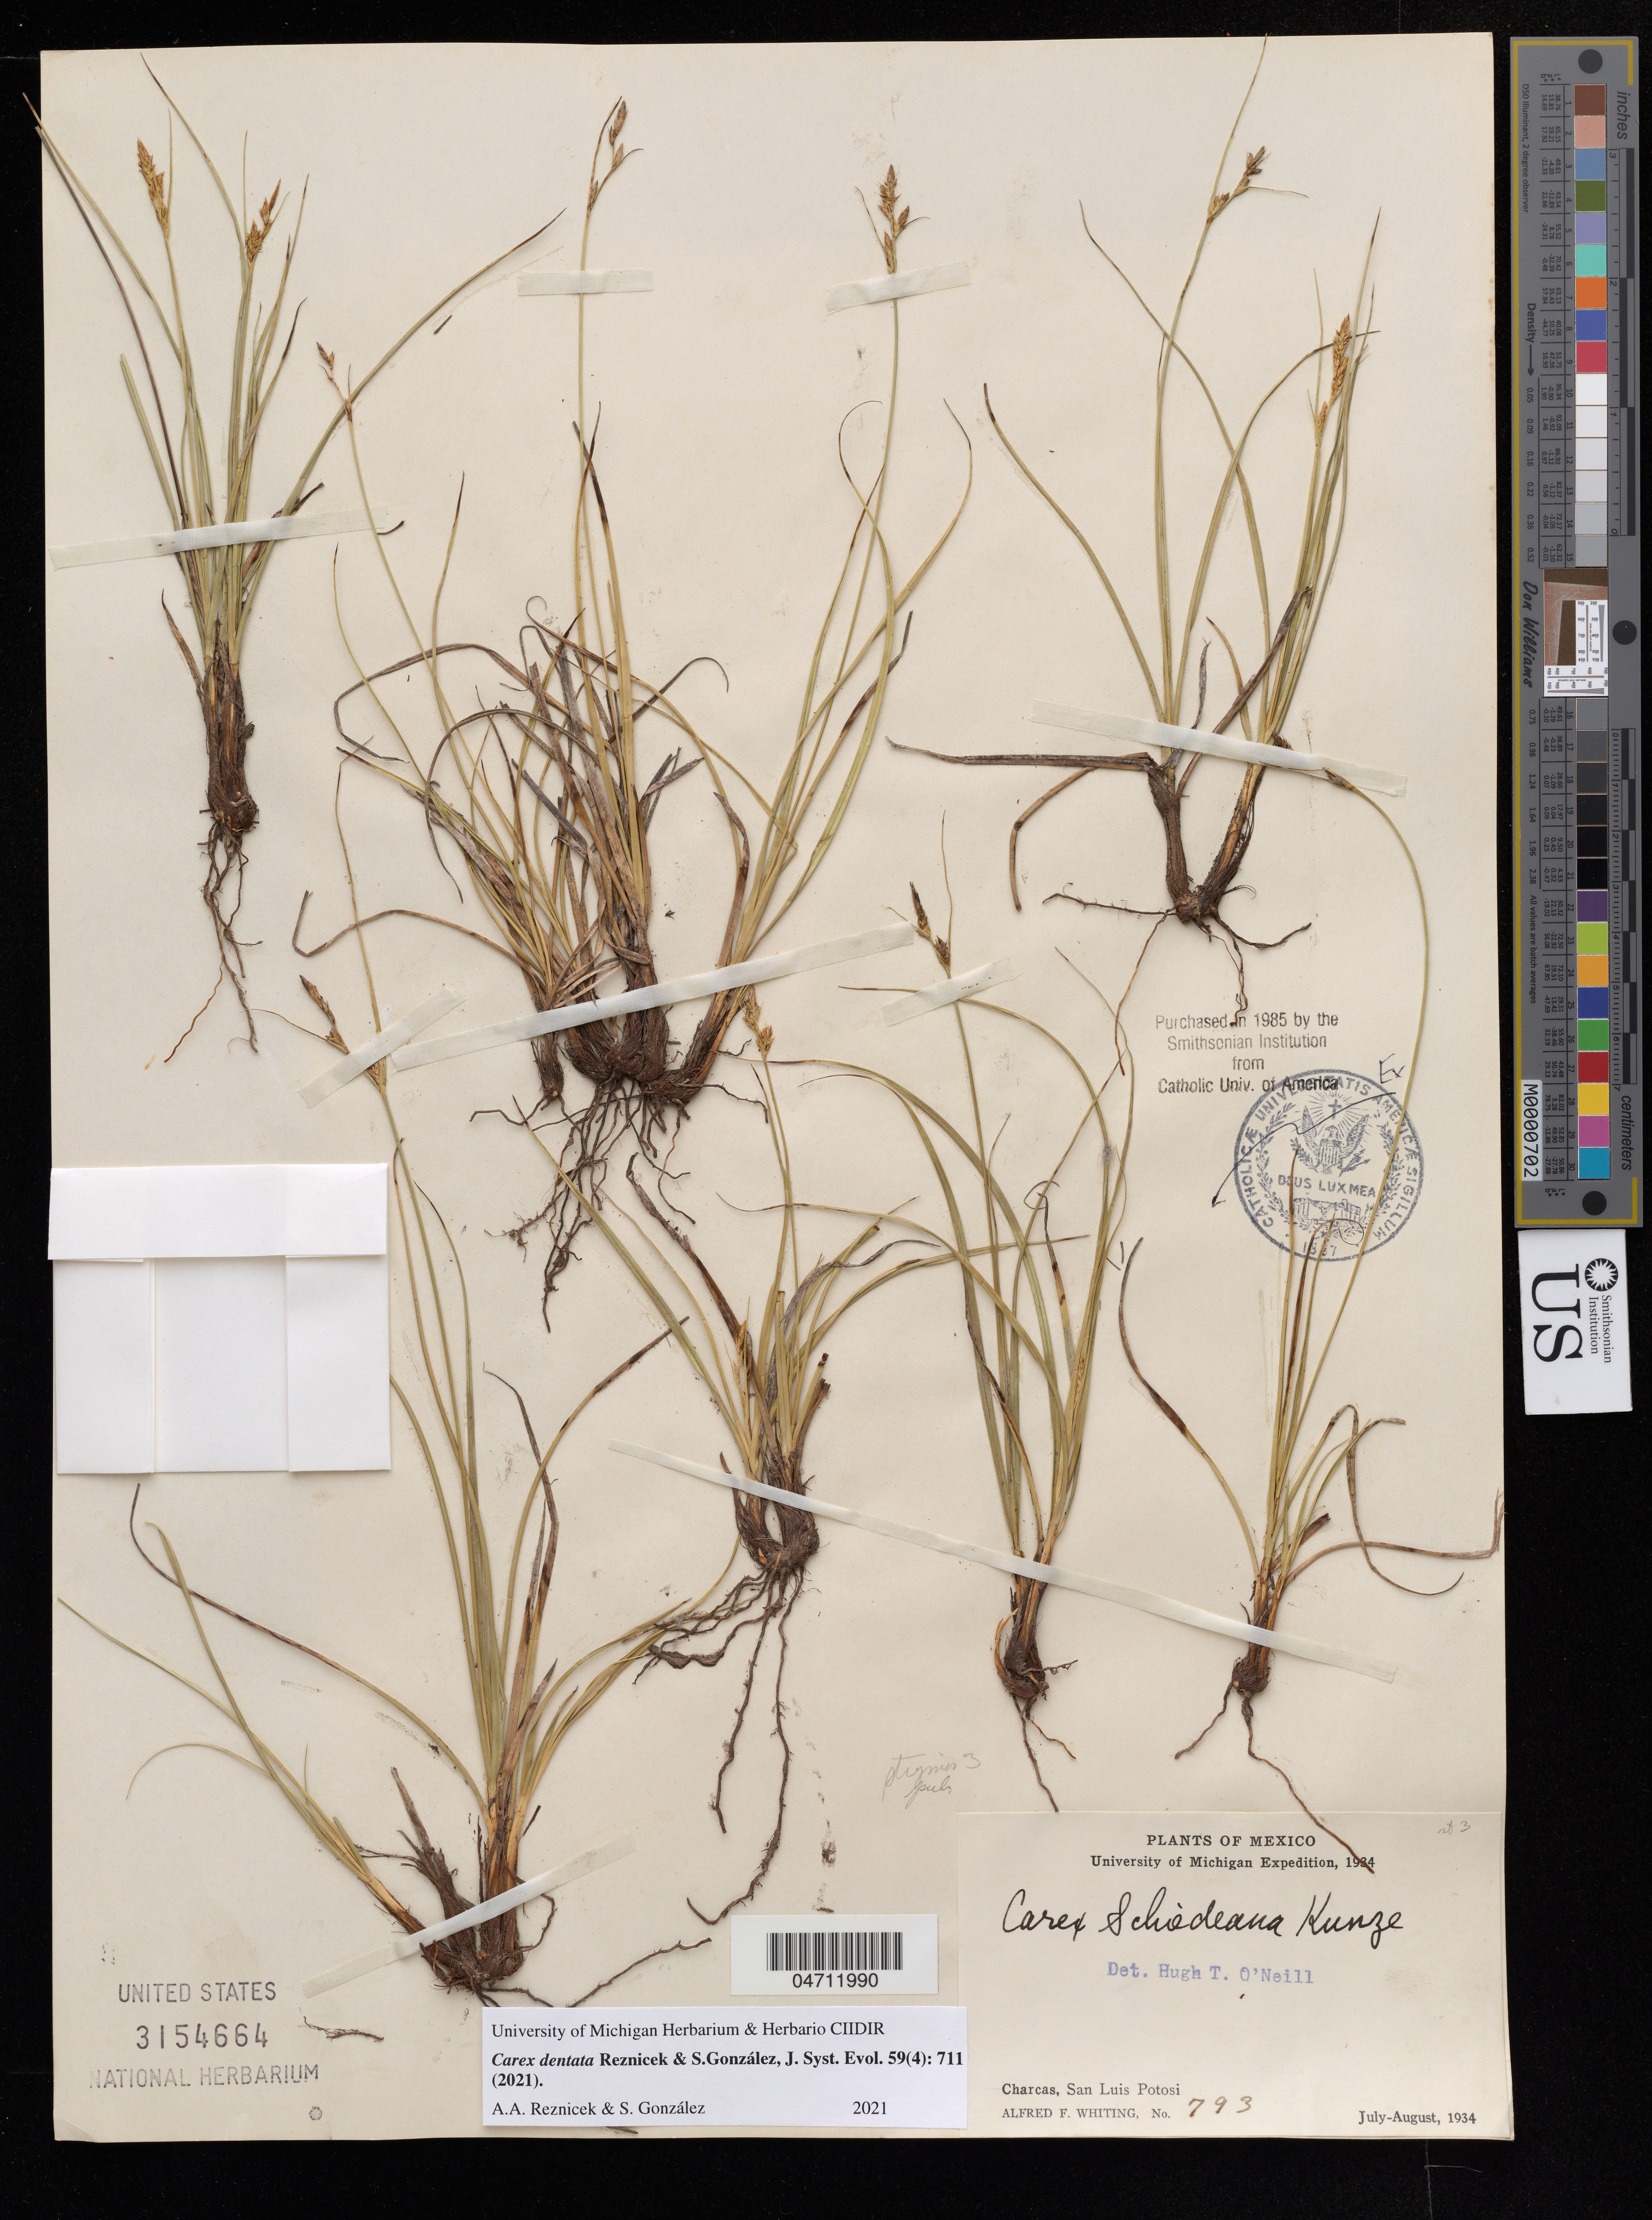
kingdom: Plantae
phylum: Tracheophyta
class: Liliopsida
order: Poales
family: Cyperaceae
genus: Carex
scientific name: Carex stellata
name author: Mack.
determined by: Reznicek, A. A.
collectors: A. F. Whiting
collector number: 793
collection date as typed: Jul 1934 to Aug 1934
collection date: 1934-07/1934-08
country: Mexico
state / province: San Luis Potosi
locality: Charcas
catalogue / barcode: US 3154664